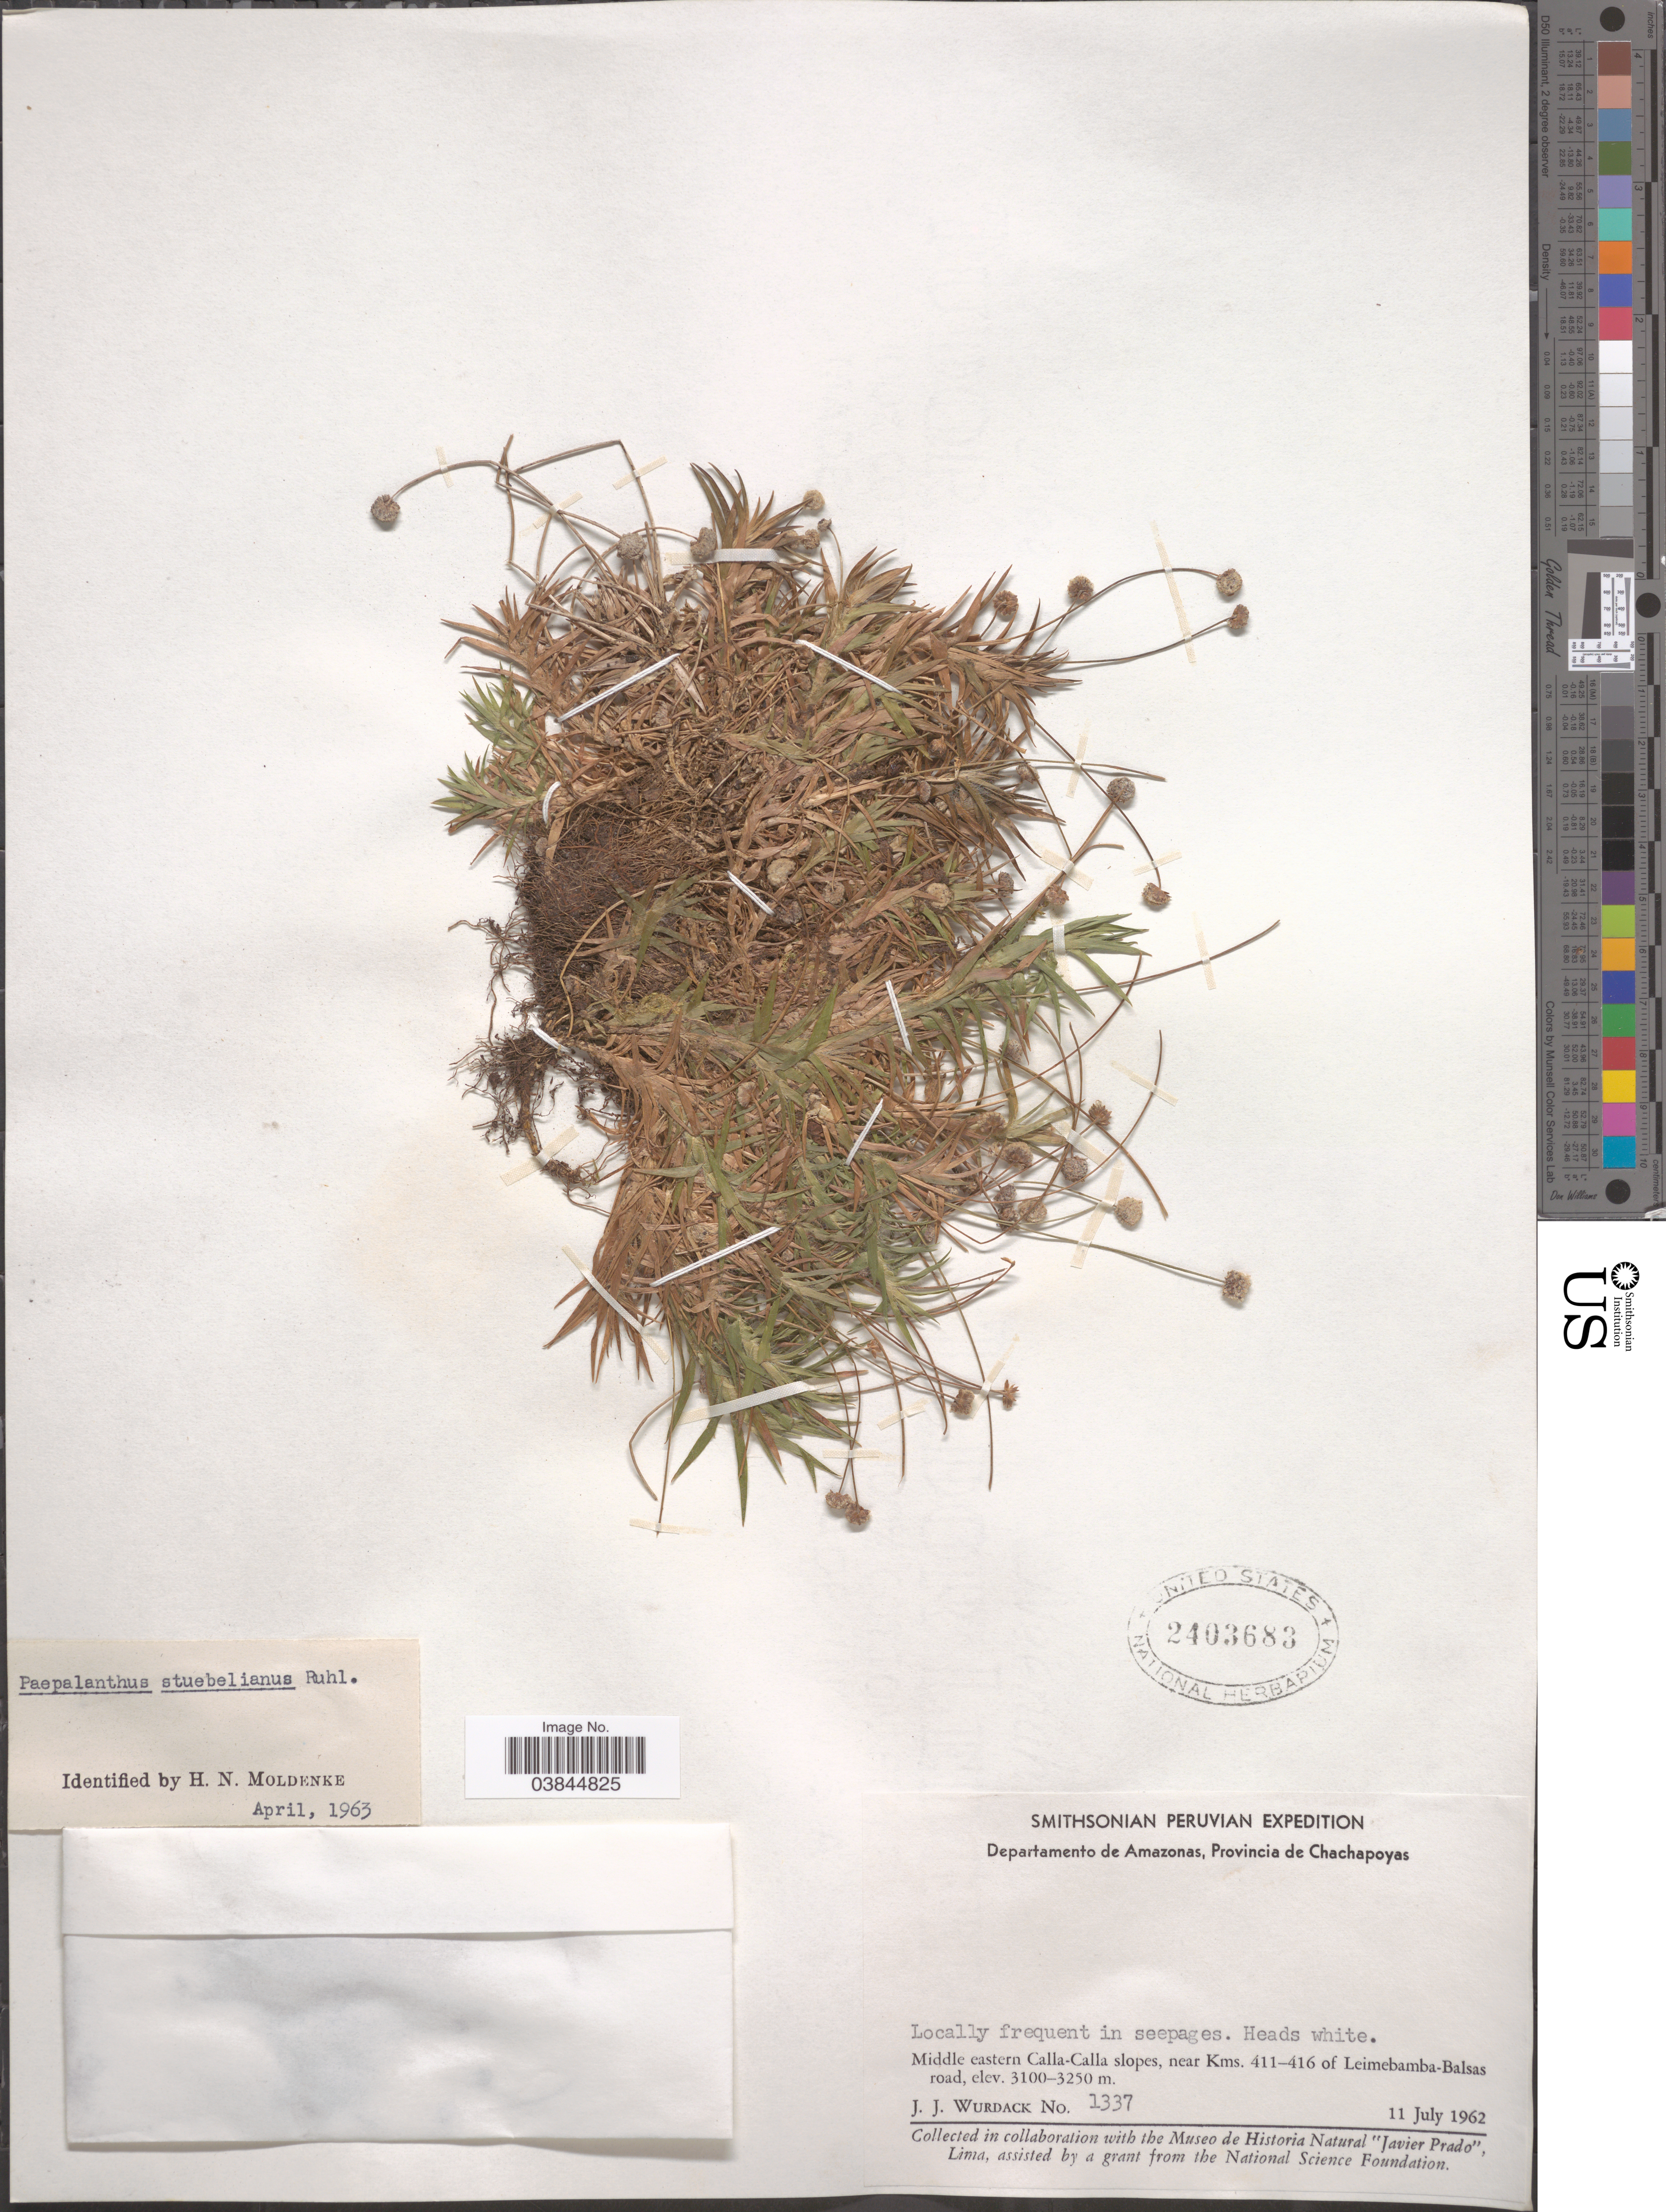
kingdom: Plantae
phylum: Tracheophyta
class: Liliopsida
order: Poales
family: Eriocaulaceae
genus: Paepalanthus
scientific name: Paepalanthus stuebelianus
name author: Ruhland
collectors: J. J. Wurdack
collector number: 1337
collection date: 1962-07-11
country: Peru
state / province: Amazonas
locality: Departamento de Amazonas, Provincia de Chachapoyas. Middle eastern Calla-Calla slopes, near Kms. 411-416 of Leimebamba-Balsas road.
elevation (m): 3100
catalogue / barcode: US 2403683